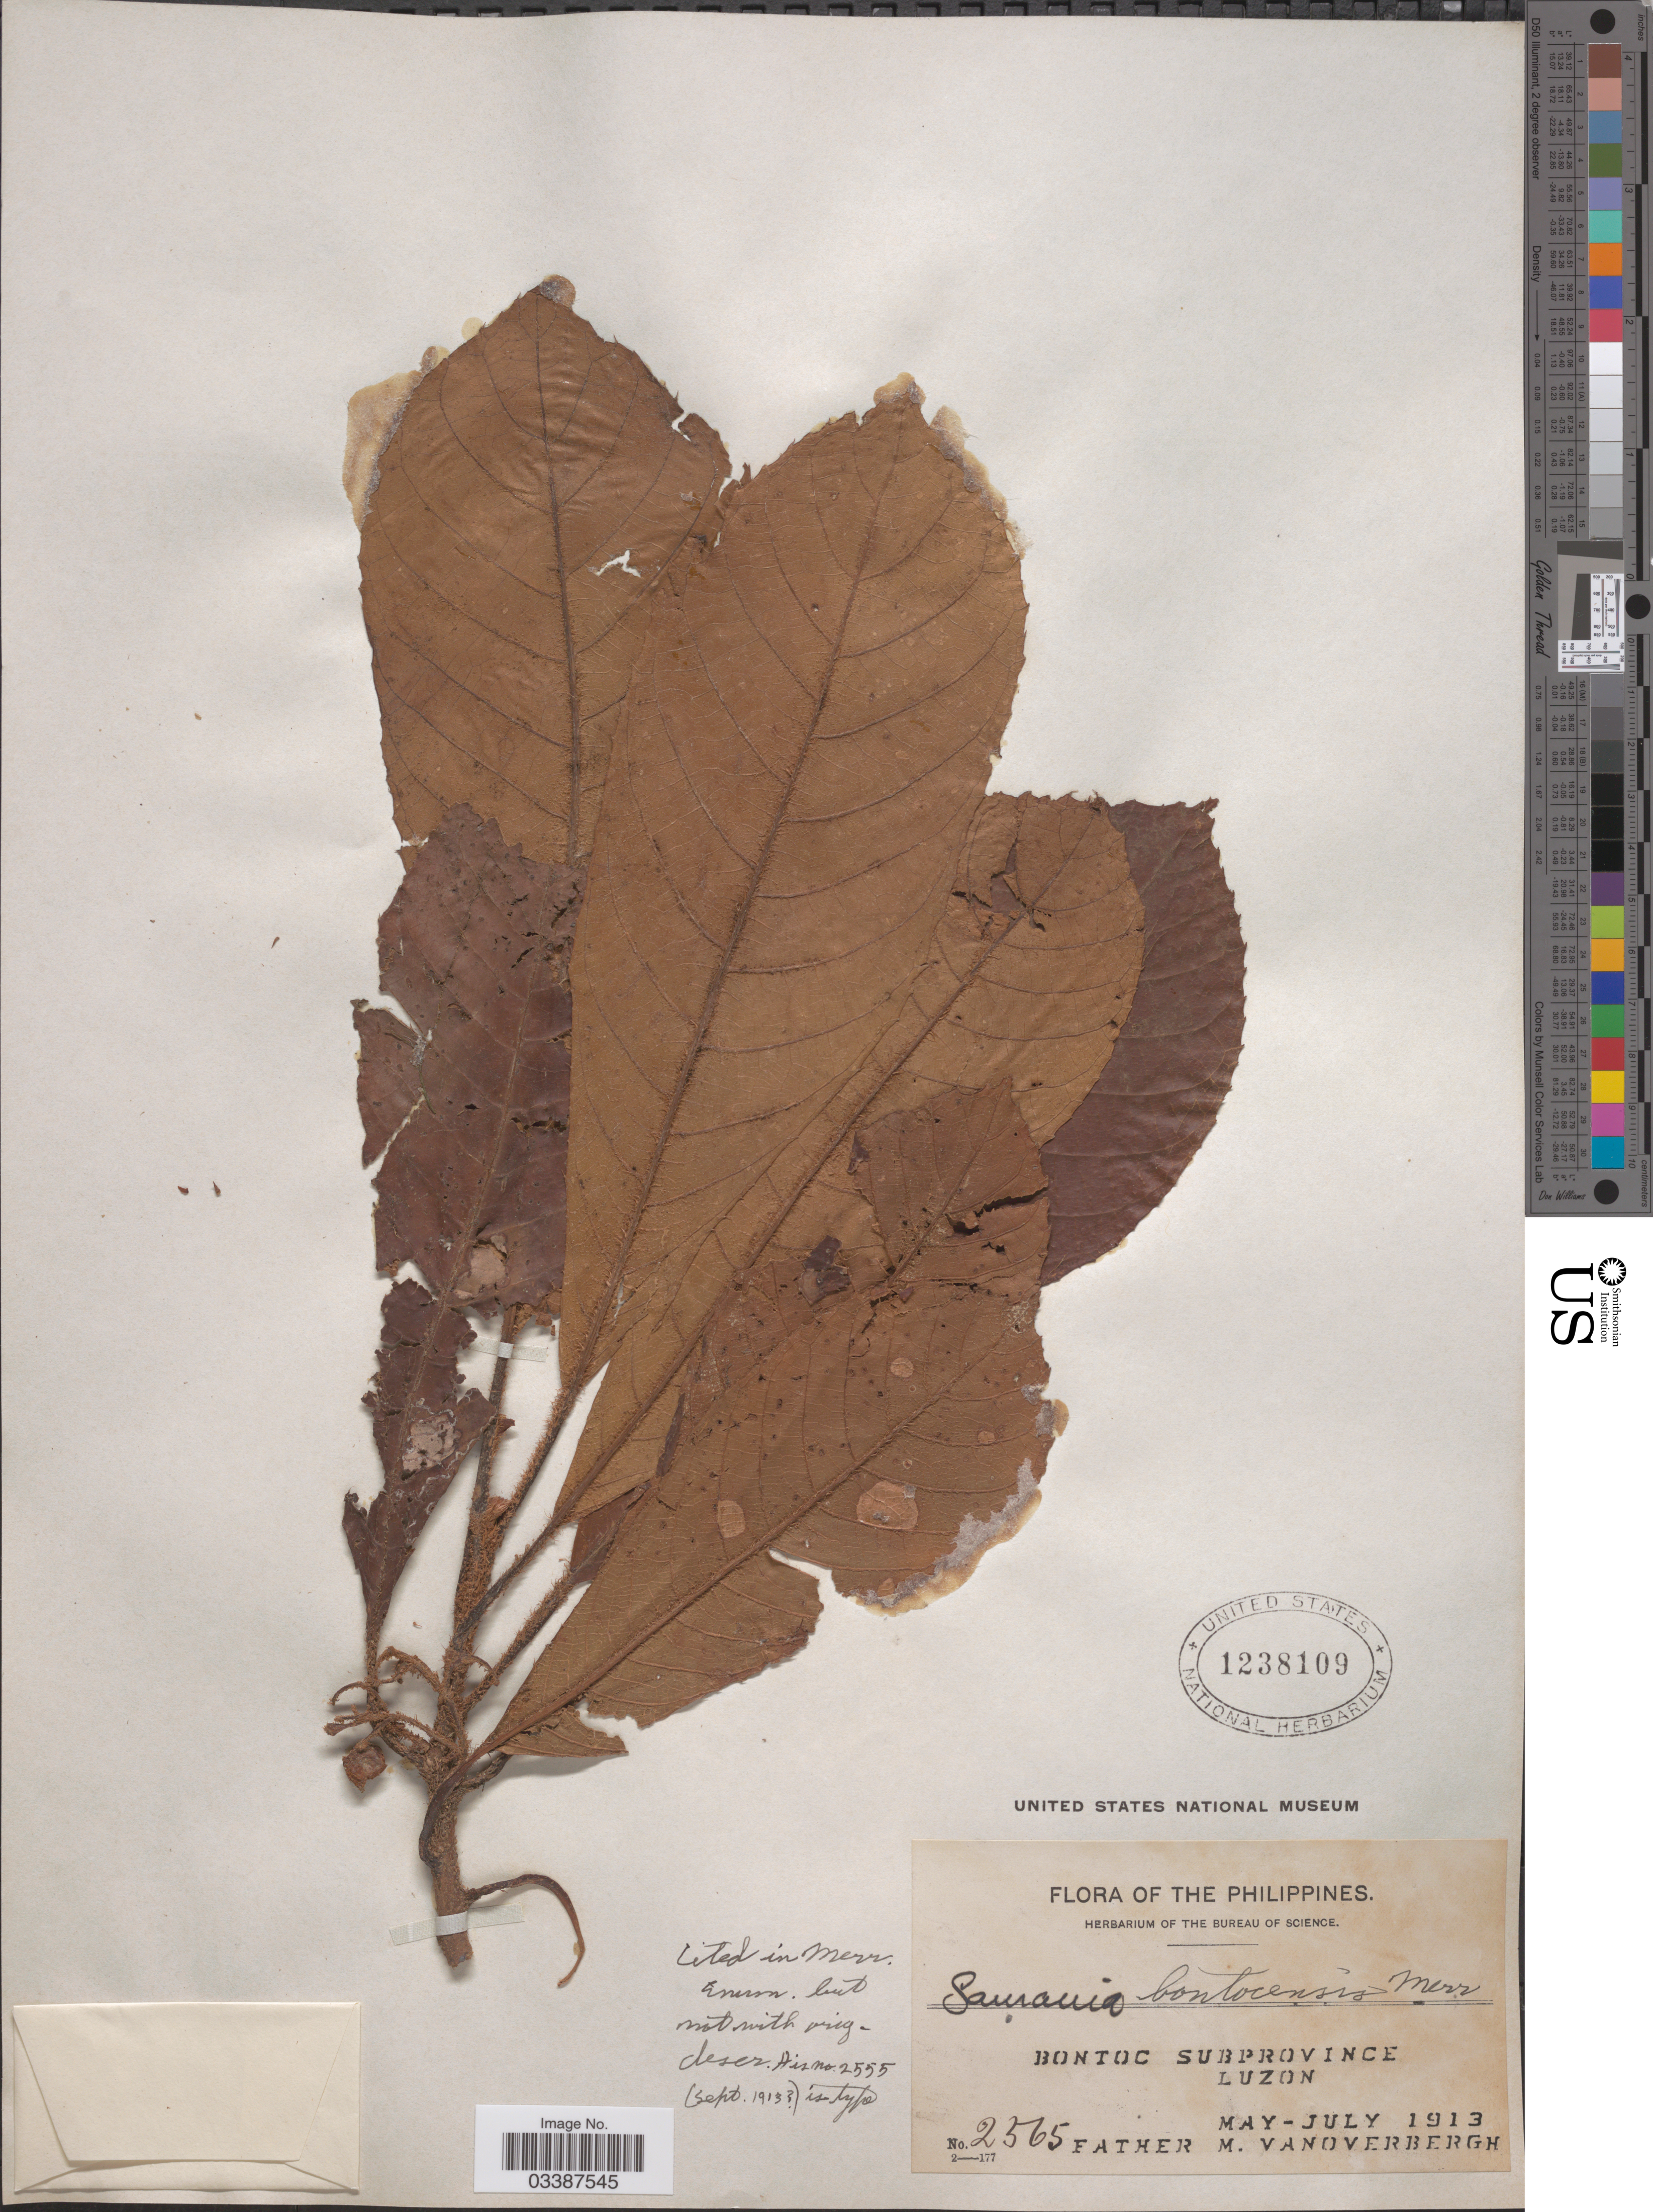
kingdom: Plantae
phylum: Tracheophyta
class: Magnoliopsida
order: Ericales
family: Actinidiaceae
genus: Saurauia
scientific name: Saurauia bontocensis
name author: Merr.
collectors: F. Vanoverbergh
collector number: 2565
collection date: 1913-05/1913-07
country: Philippines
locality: Bontoc Subprovince, Luzon.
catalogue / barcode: US 1238109